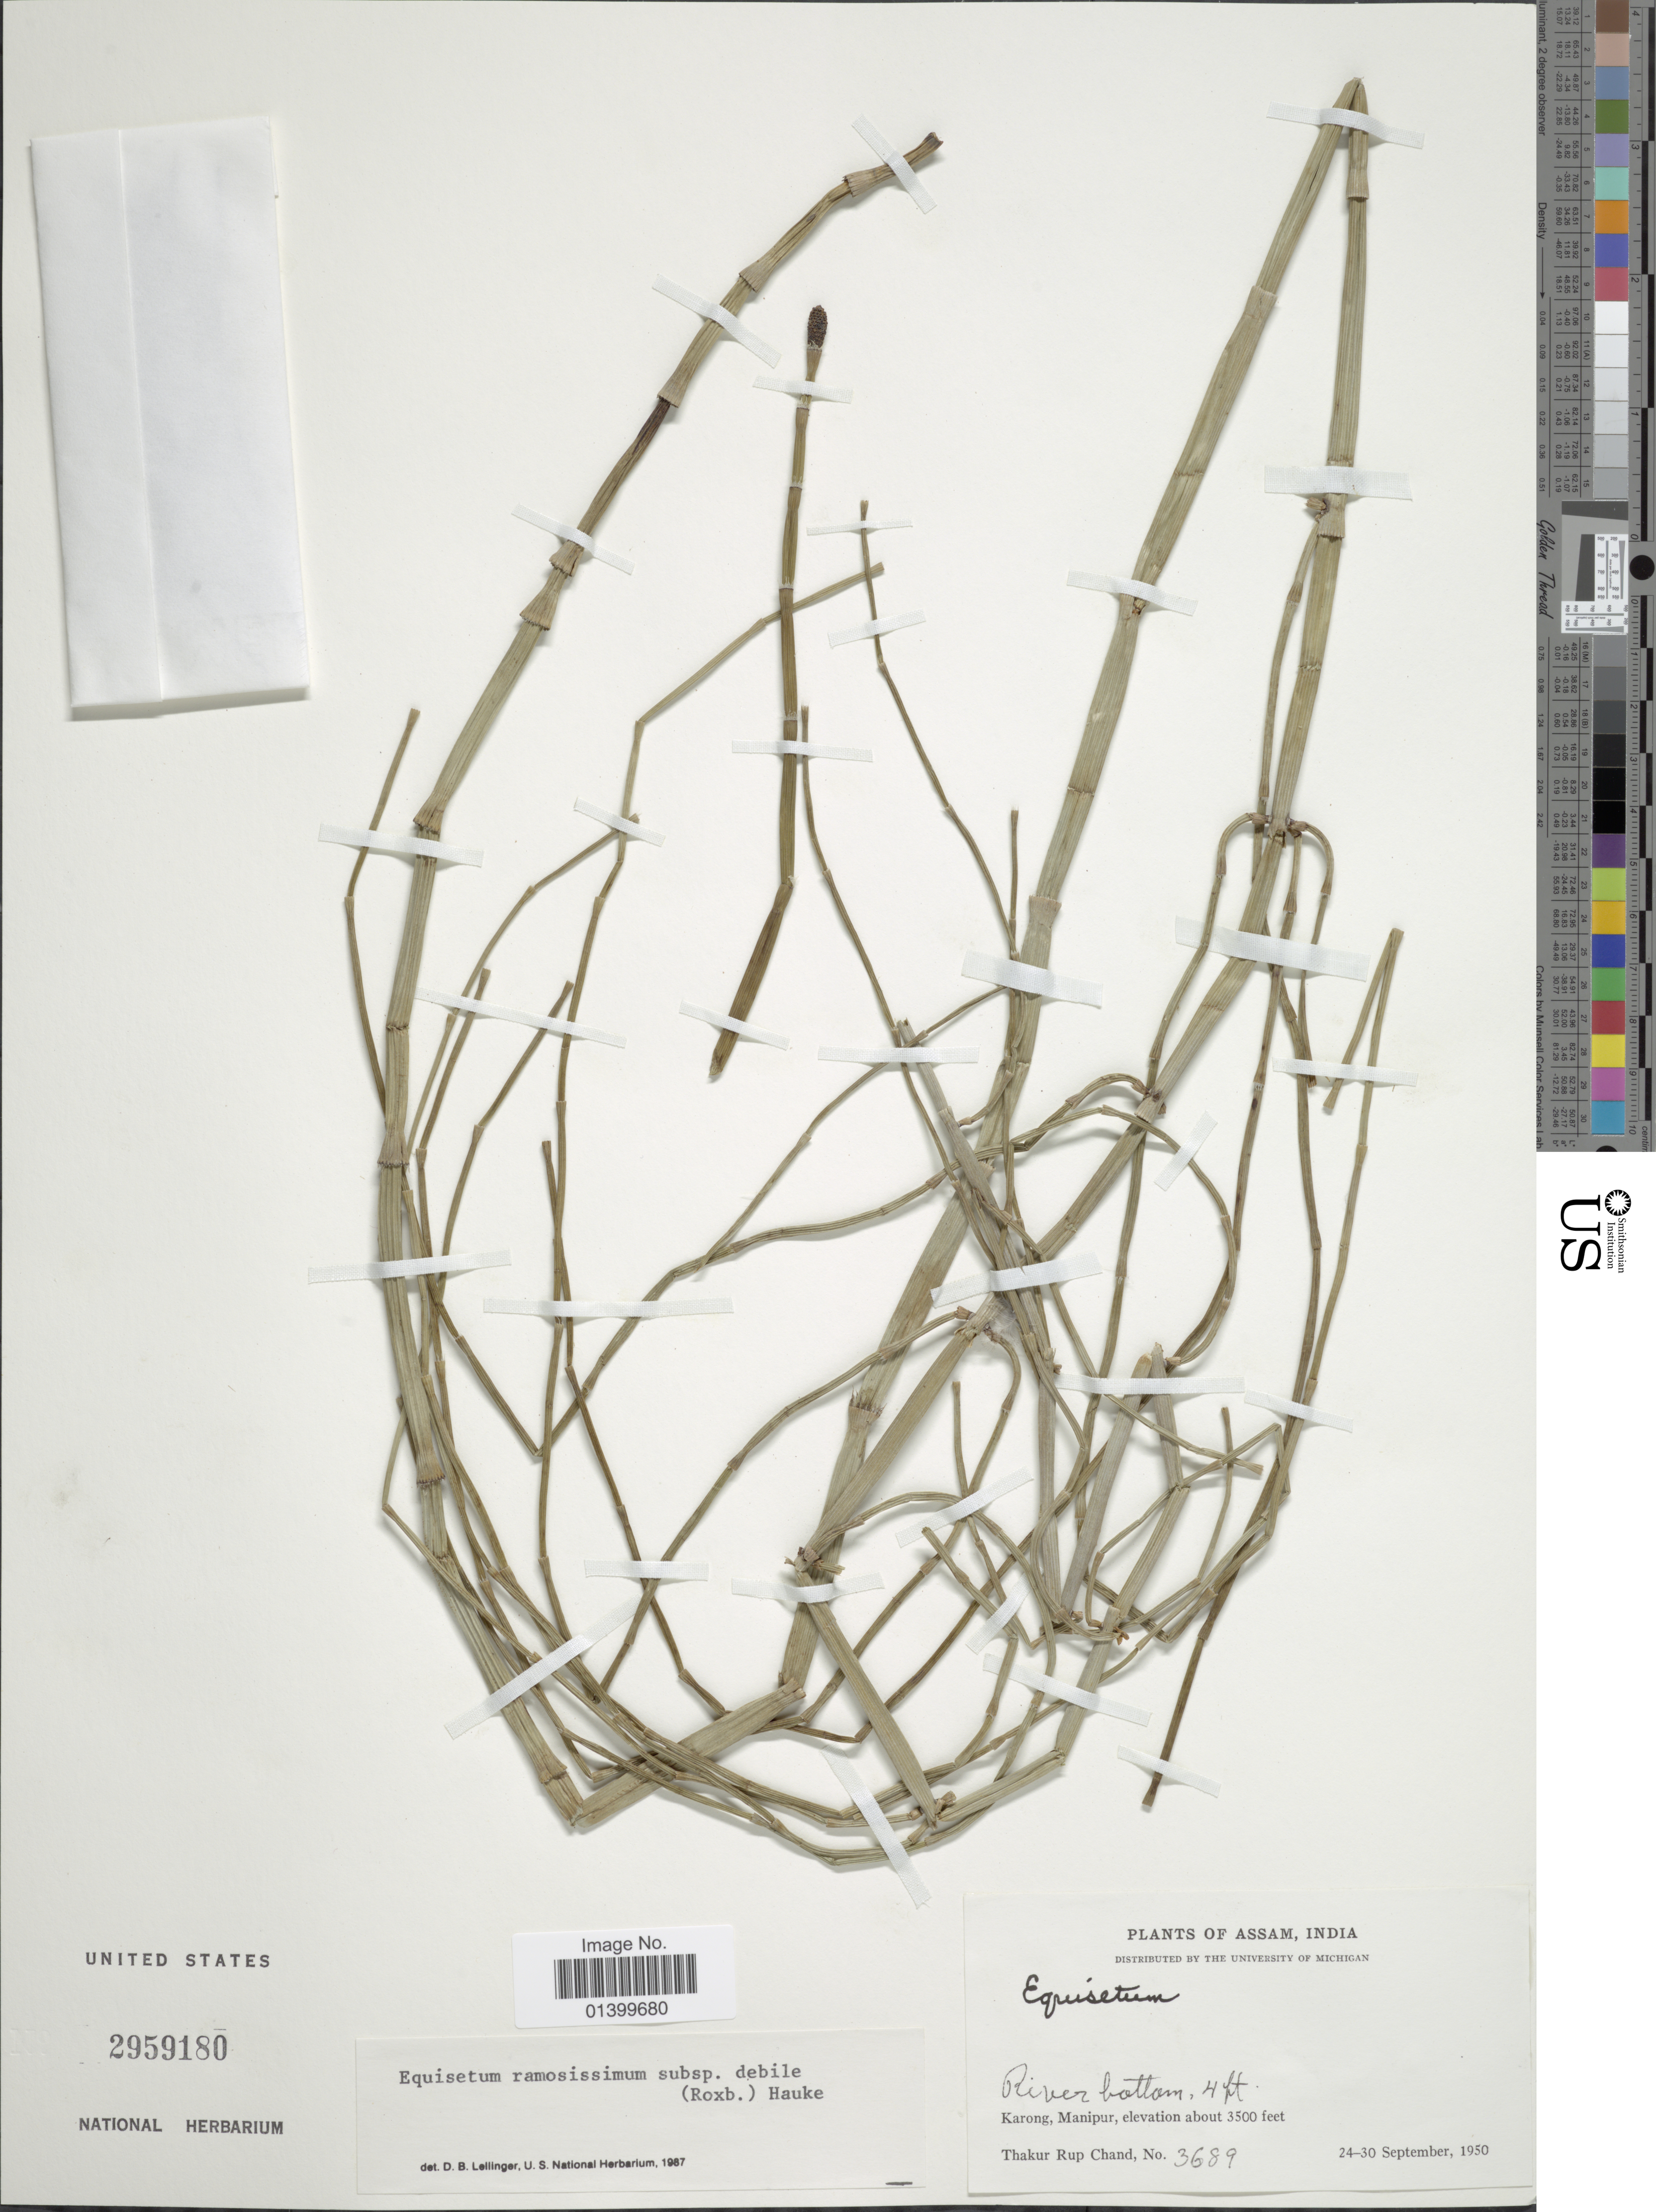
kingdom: Plantae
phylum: Tracheophyta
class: Polypodiopsida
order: Equisetales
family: Equisetaceae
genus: Equisetum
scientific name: Equisetum ramosissimum subsp. debile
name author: (Roxb. ex Vaucher) Hauke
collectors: T. R. Chand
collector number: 3689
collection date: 1950-09-24/1950-09-30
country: India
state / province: Manipur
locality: Plants of Assam, India. River bottom. Karong, Manipur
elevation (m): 1067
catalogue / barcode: US 2959180